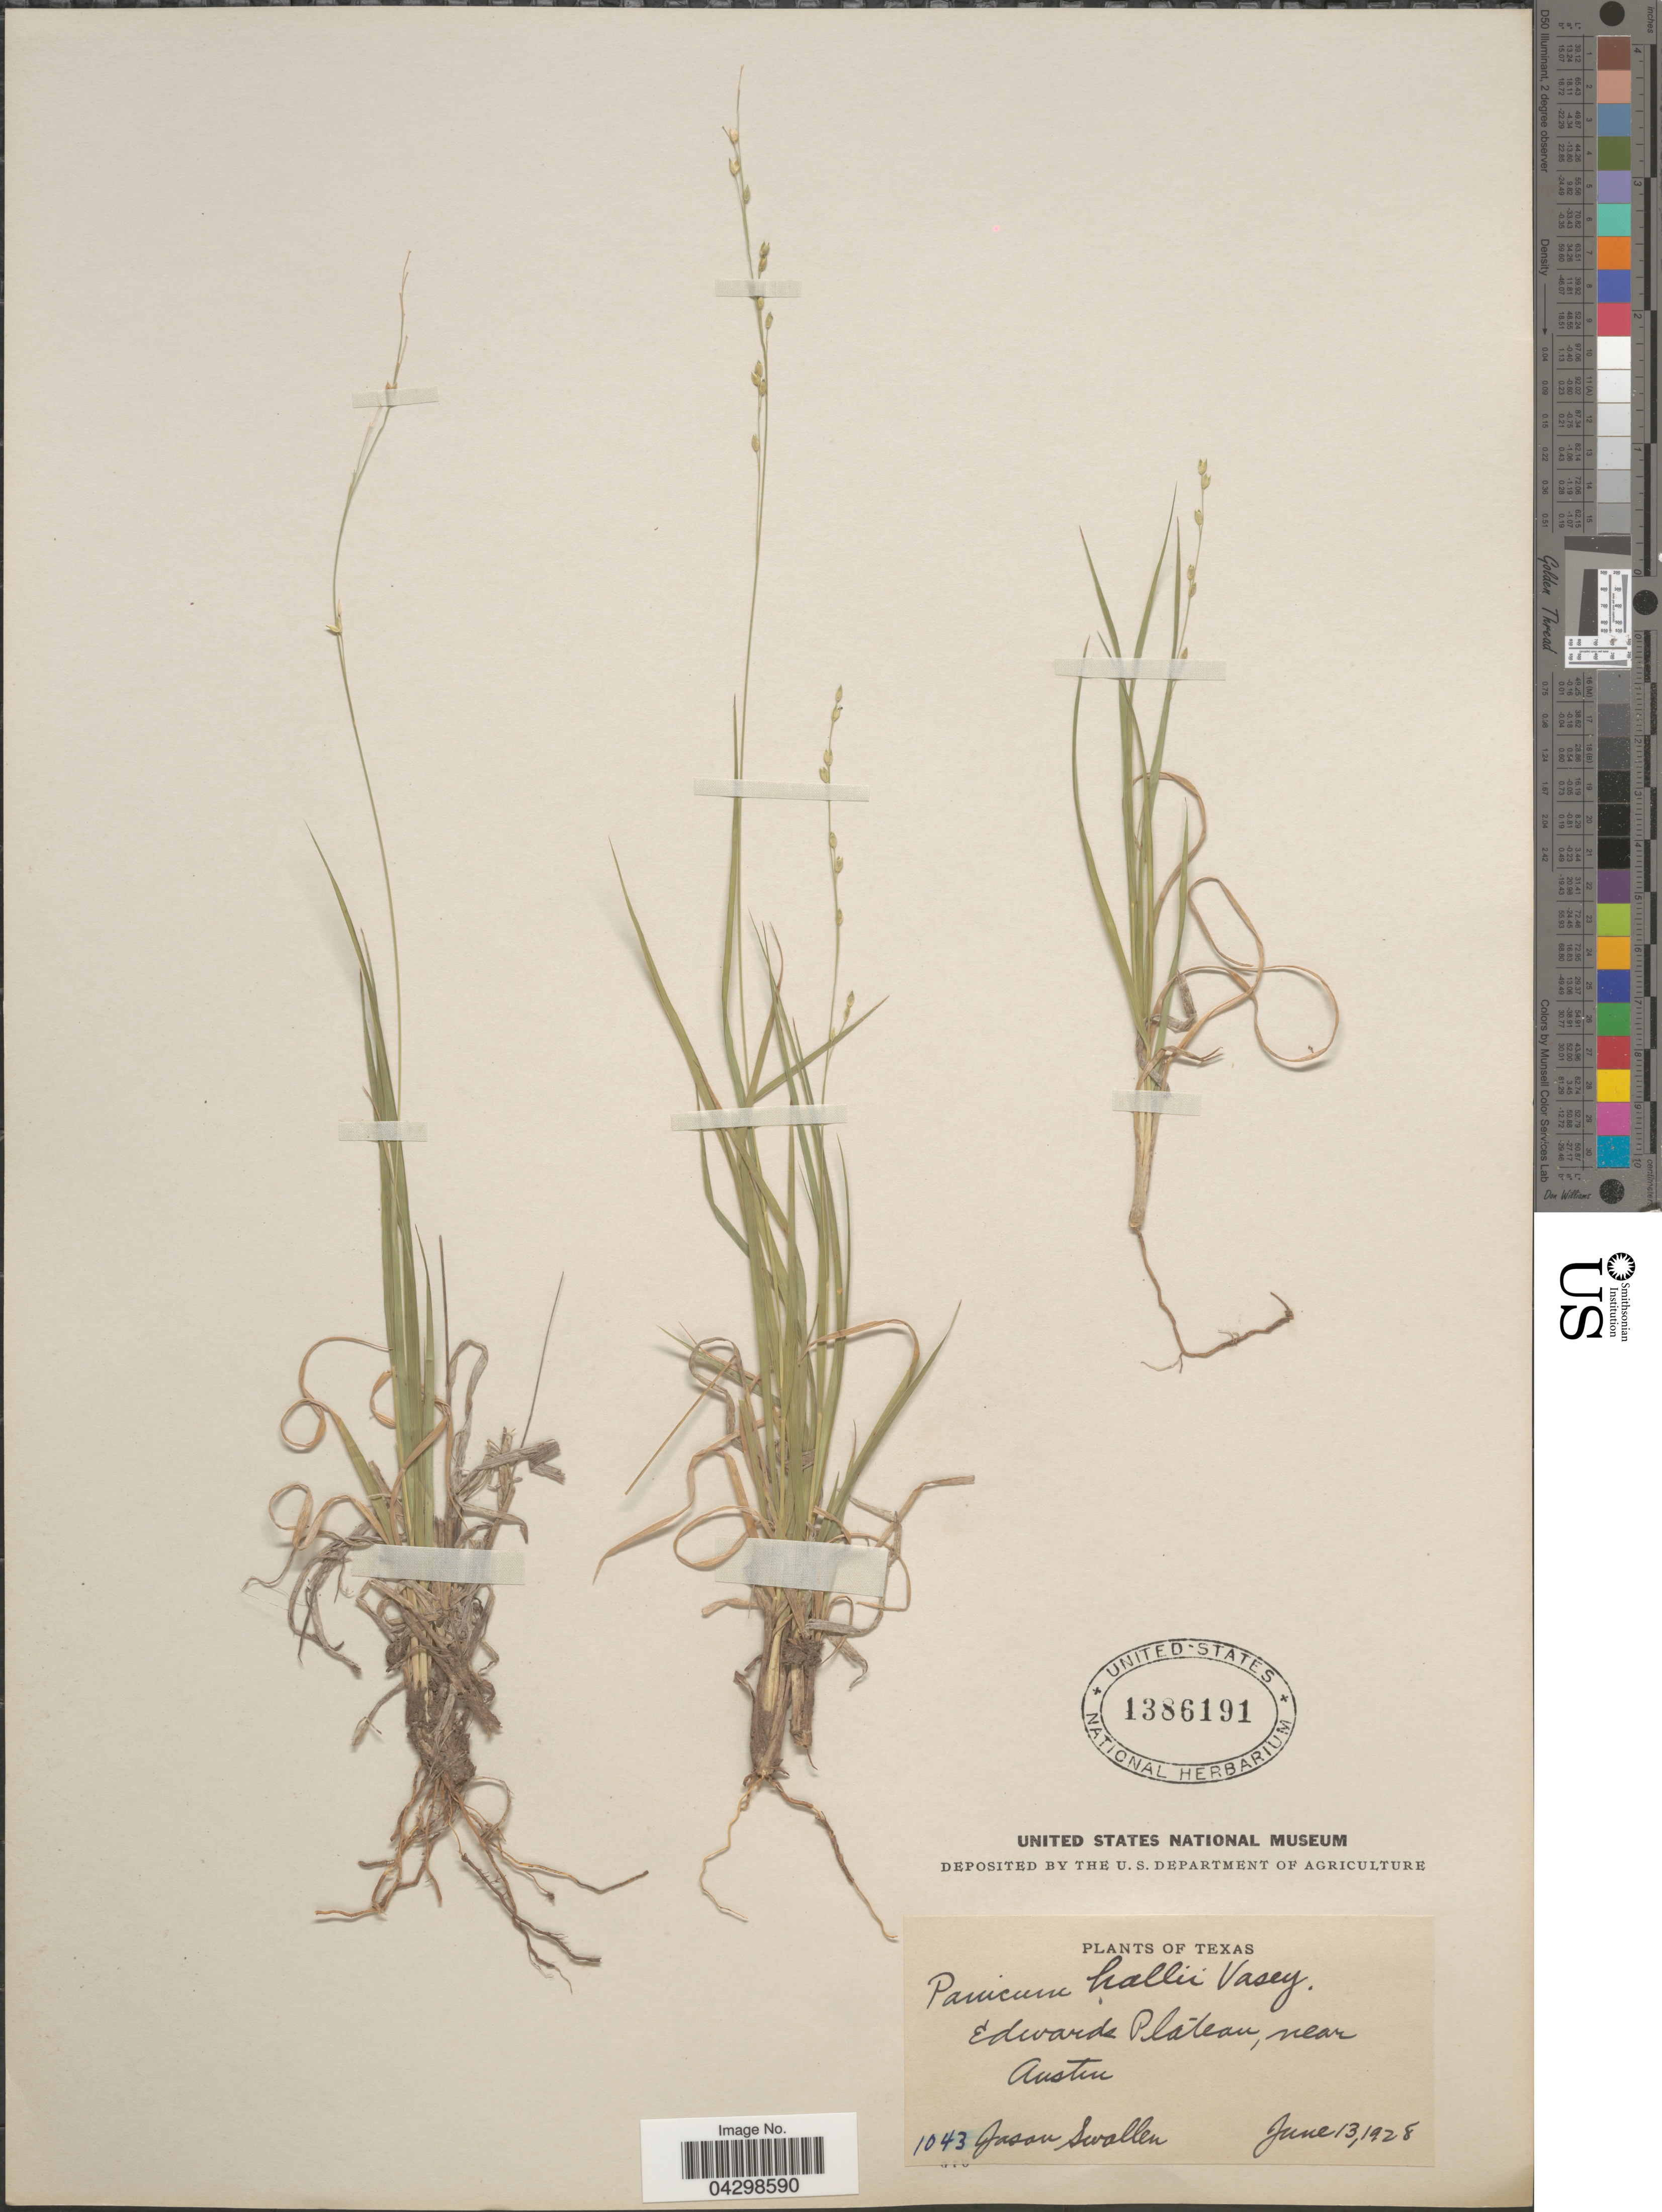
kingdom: Plantae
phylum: Tracheophyta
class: Liliopsida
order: Poales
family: Poaceae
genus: Panicum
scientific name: Panicum hallii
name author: Vasey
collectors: J. R. Swallen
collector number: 1043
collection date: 1928-06-13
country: United States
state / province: Texas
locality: Edwards Plateau, near Austin.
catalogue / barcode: US 1386191